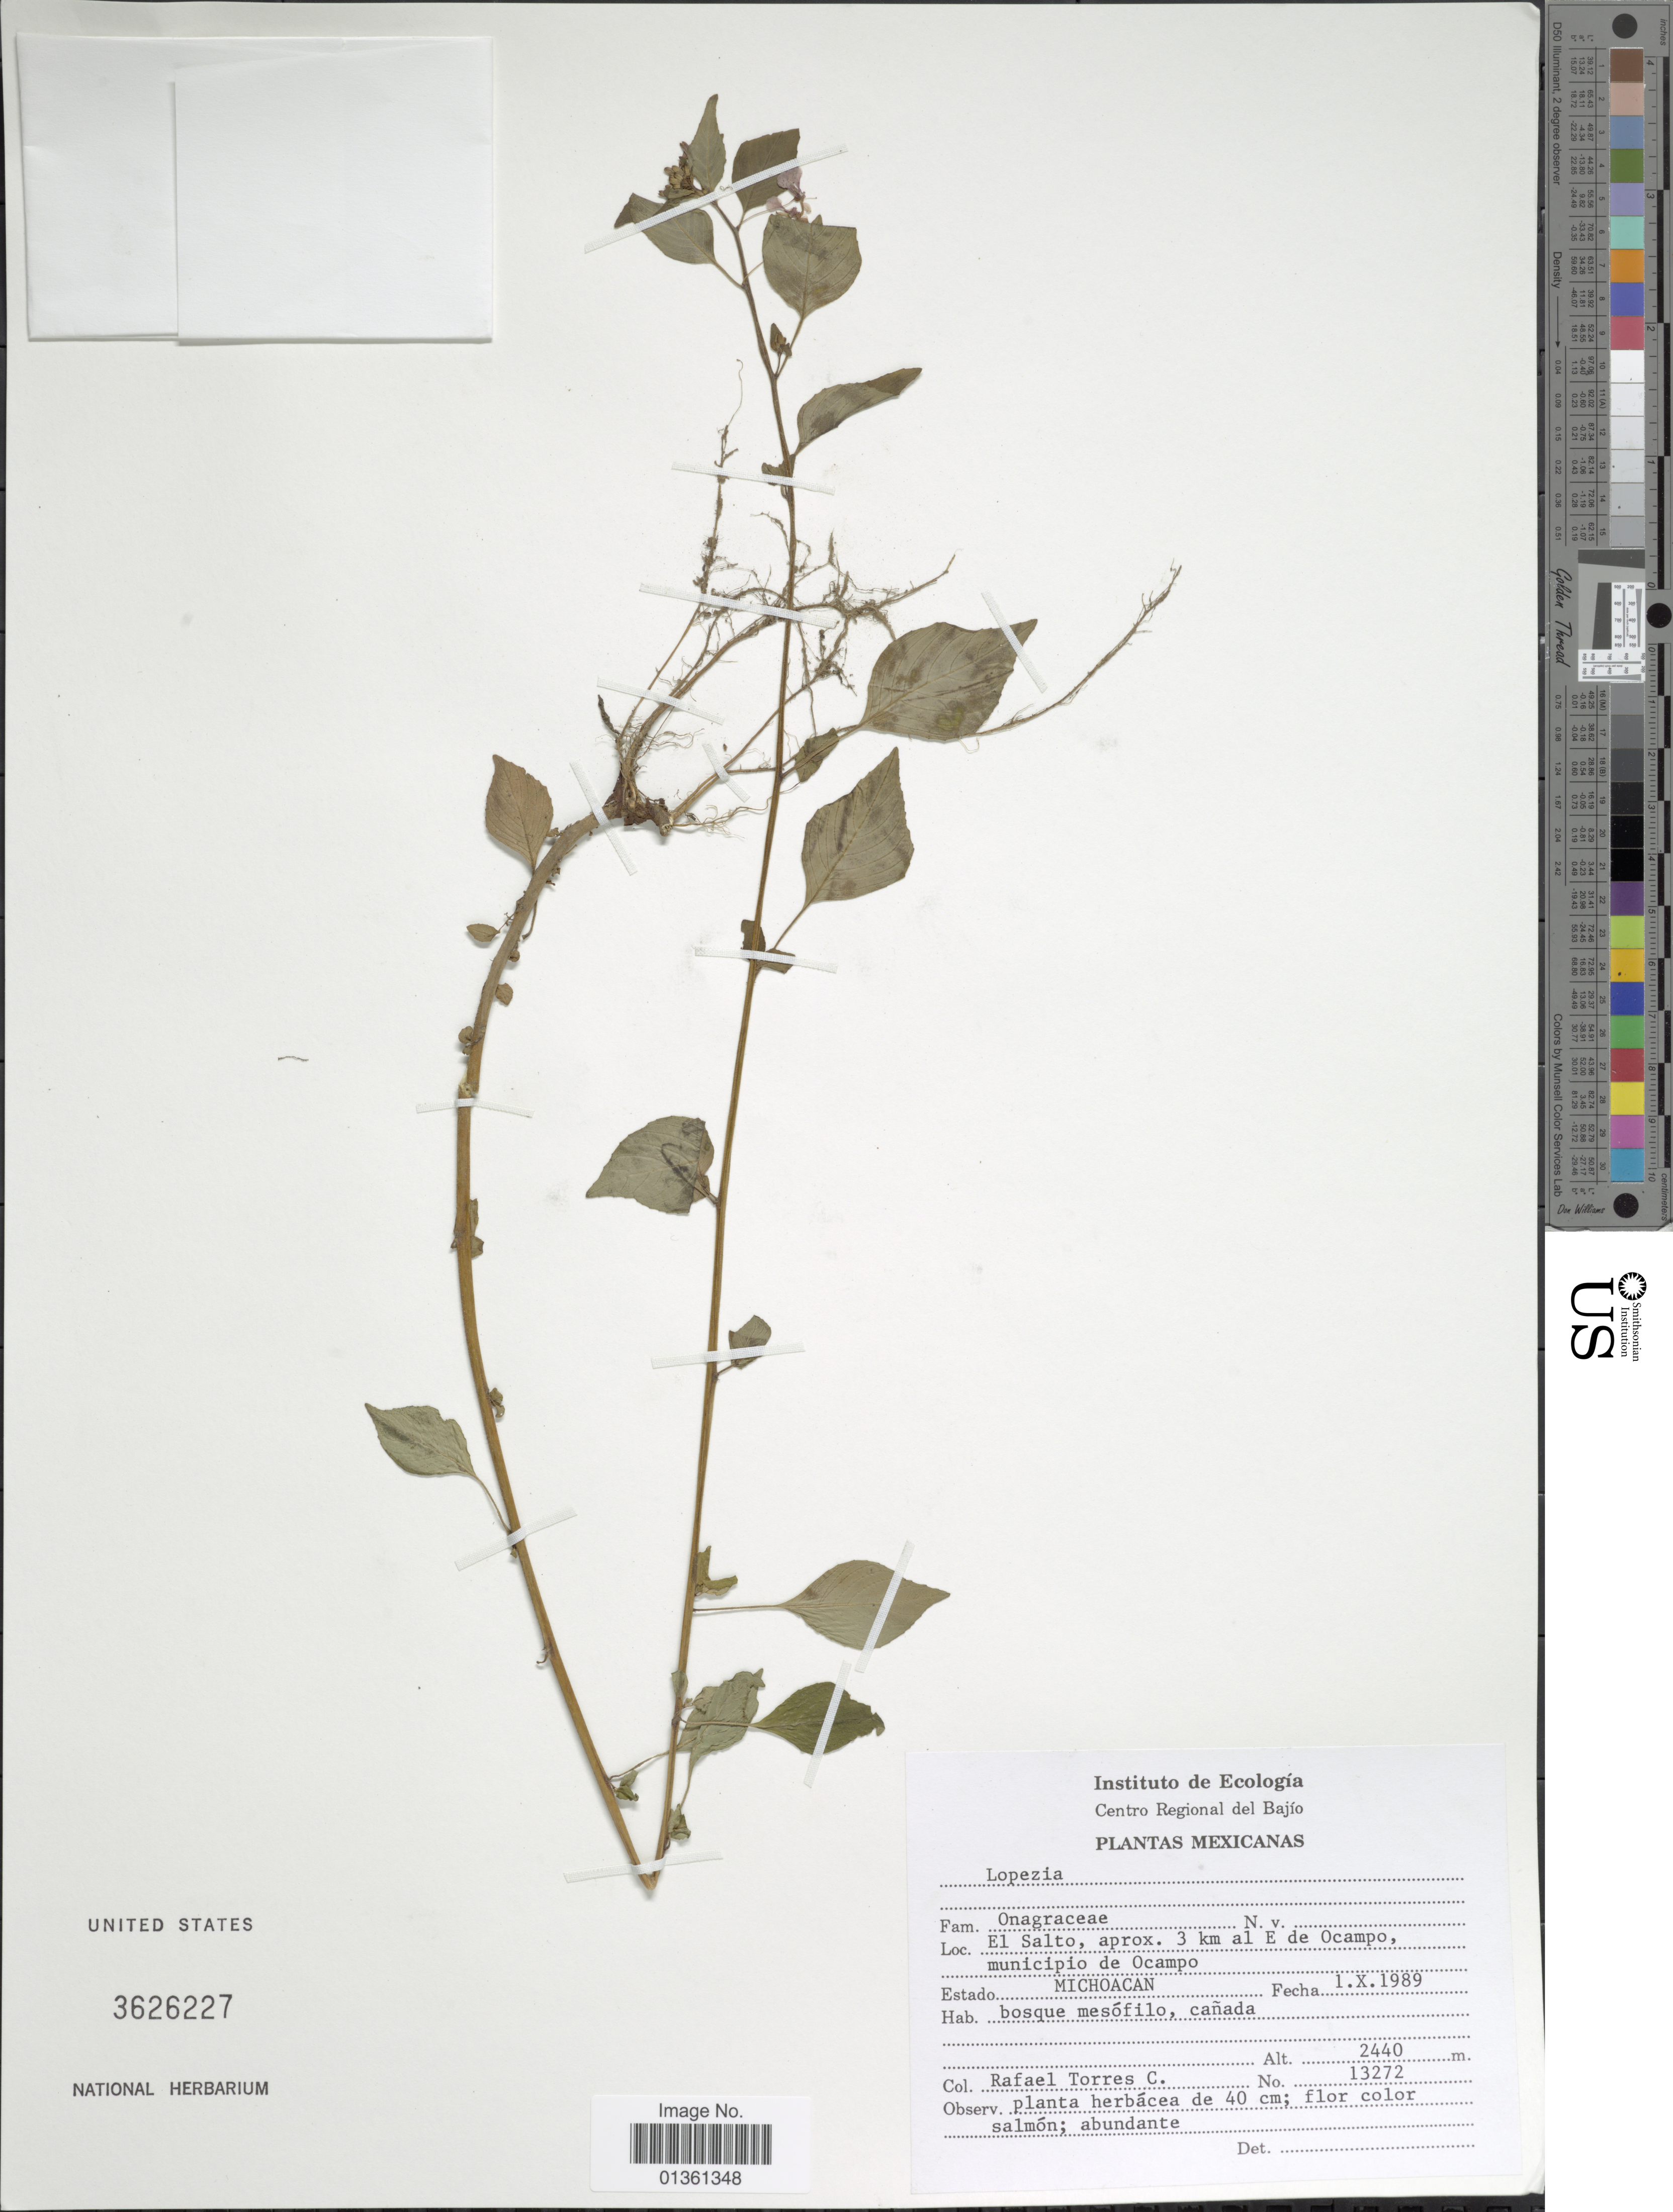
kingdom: Plantae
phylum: Tracheophyta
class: Magnoliopsida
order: Myrtales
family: Onagraceae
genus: Lopezia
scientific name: Lopezia sp.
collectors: R. Torres C.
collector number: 13272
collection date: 1989-10-01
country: Mexico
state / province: Michoacán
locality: El Salto, aprox. 3 km al E de Ocampo, municipio de Ocampo.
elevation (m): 2440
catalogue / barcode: US 3626227